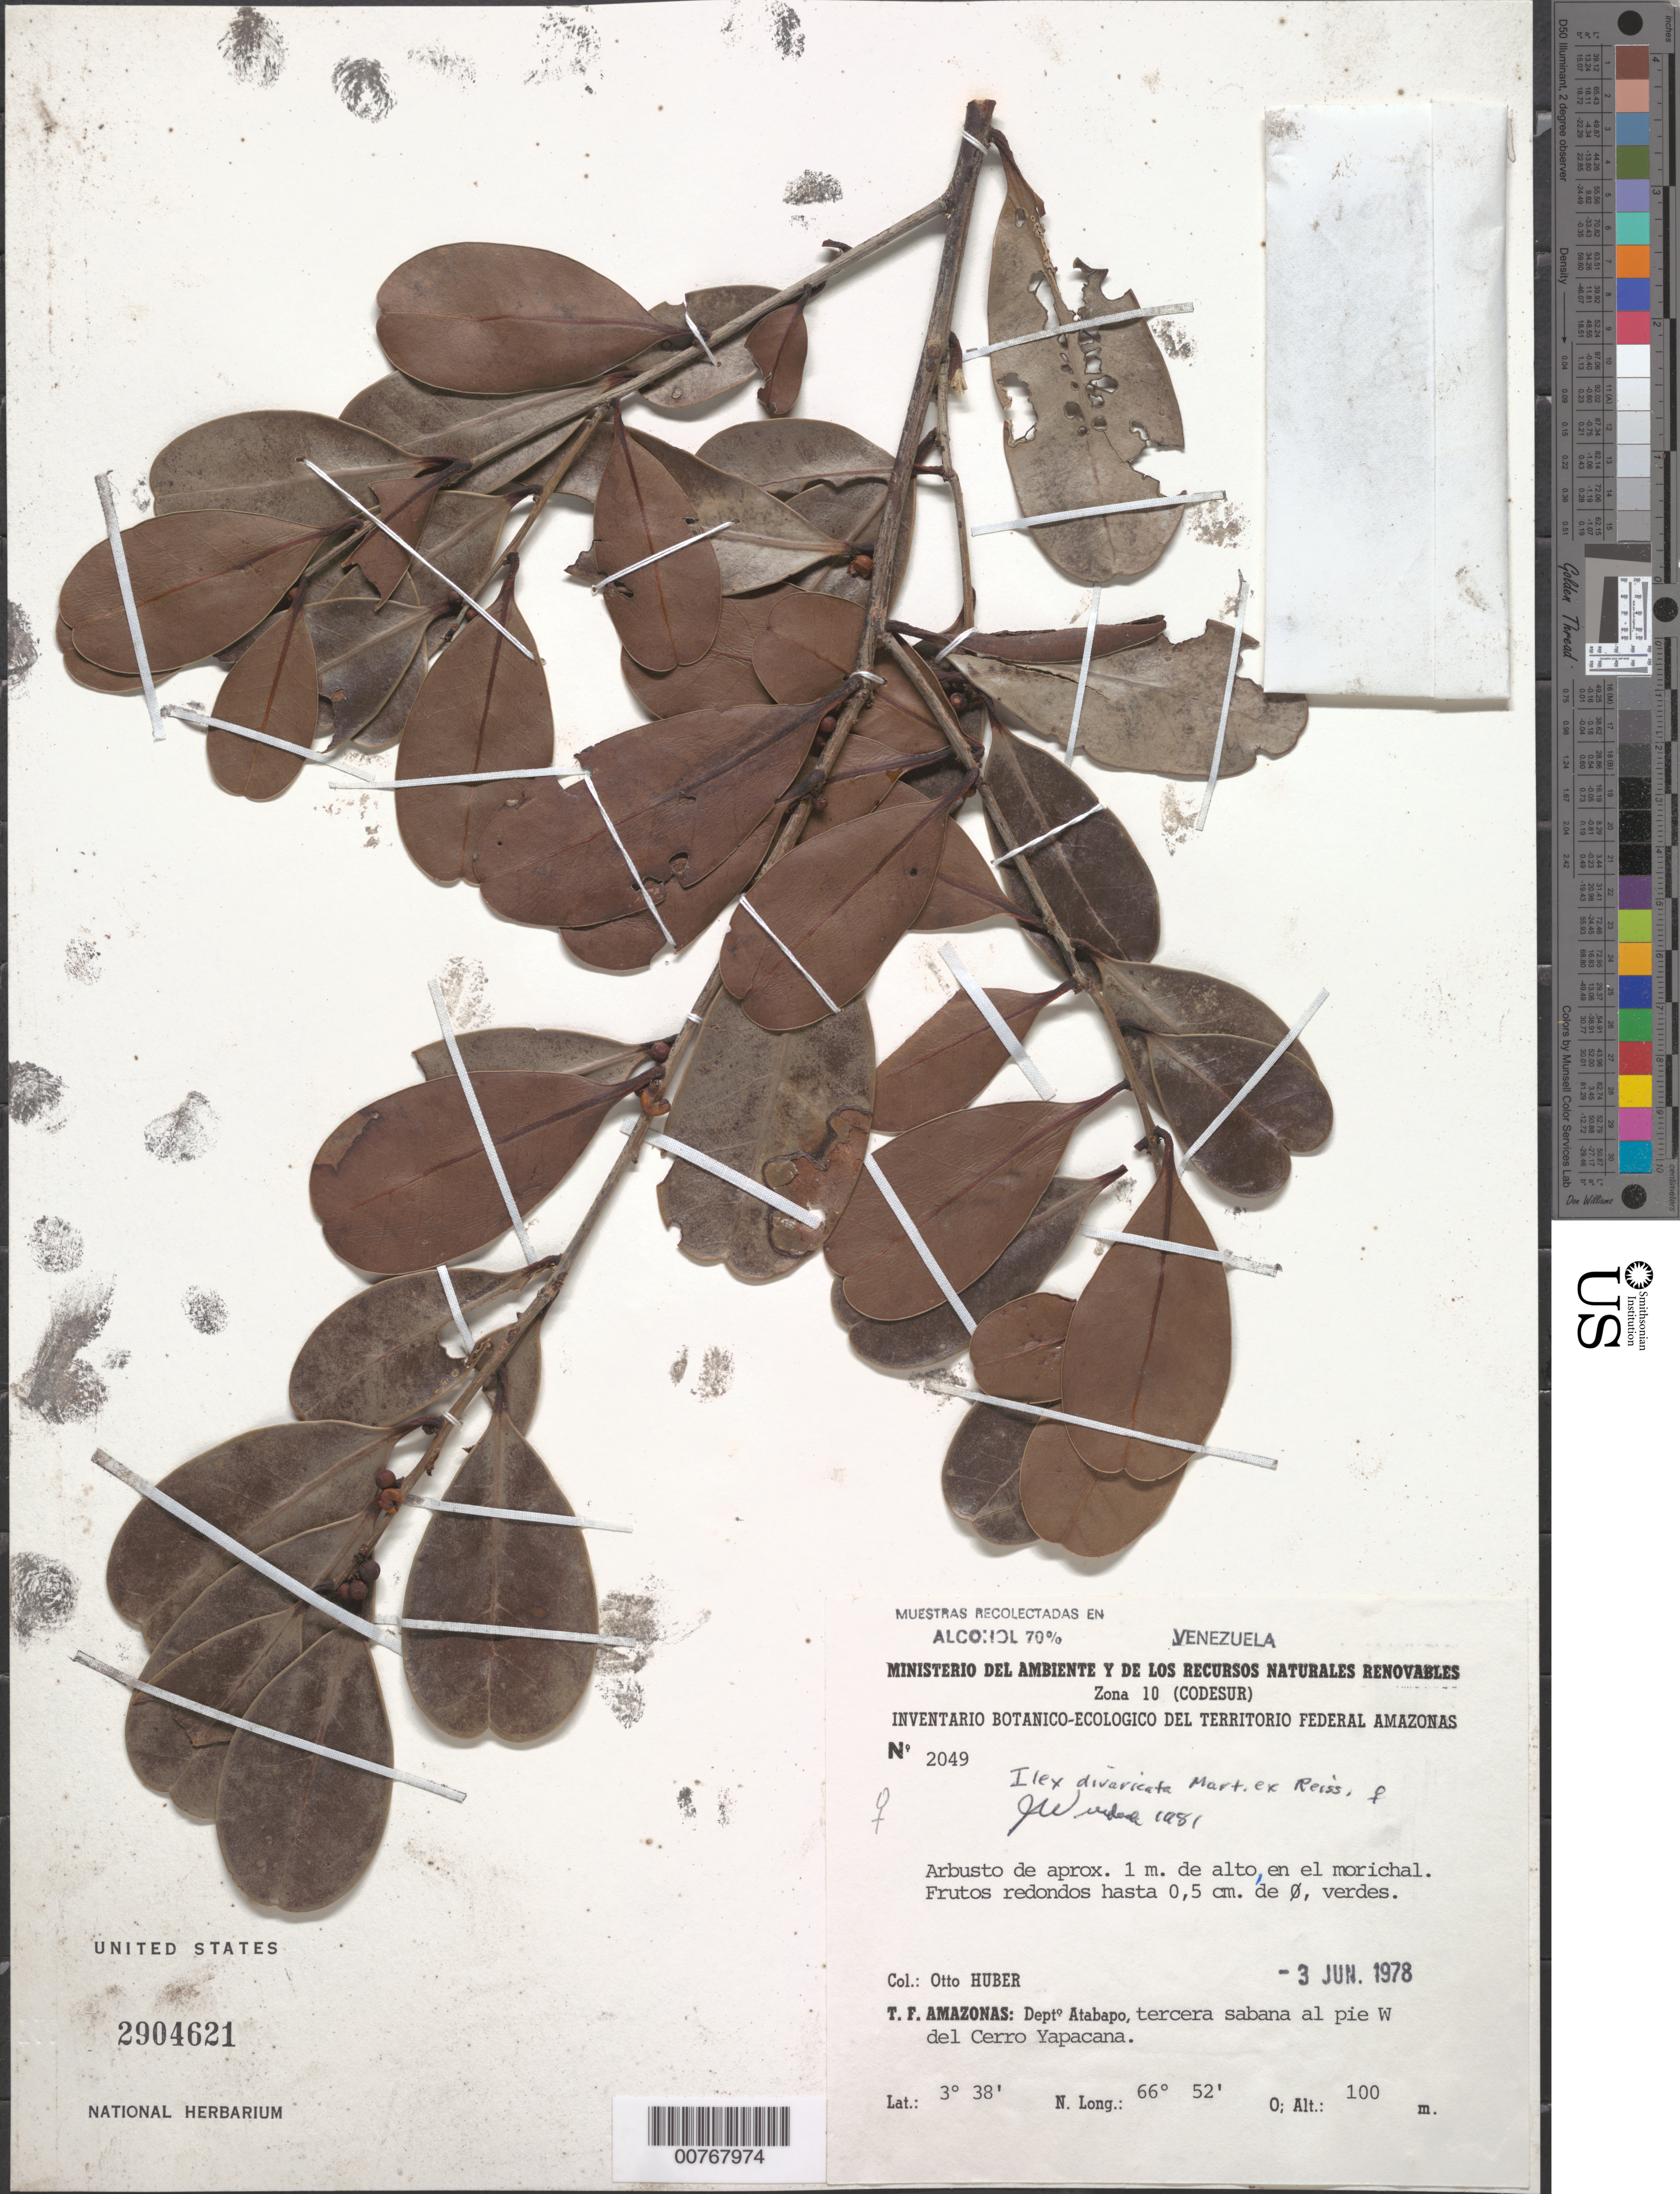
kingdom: Plantae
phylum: Tracheophyta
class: Magnoliopsida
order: Aquifoliales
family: Aquifoliaceae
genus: Ilex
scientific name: Ilex divaricata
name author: Mart. ex Reissek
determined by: Wurdack, John J., (US), US (UNITED STATES)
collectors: O. Huber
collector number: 2049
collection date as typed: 3-Jun-78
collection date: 1978-06-03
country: Venezuela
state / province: Amazonas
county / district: Atabapo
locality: Cerro Yapacána, W del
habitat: Morichal (land dominated by Mauritia flexuosa)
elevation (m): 100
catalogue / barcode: US 2904621